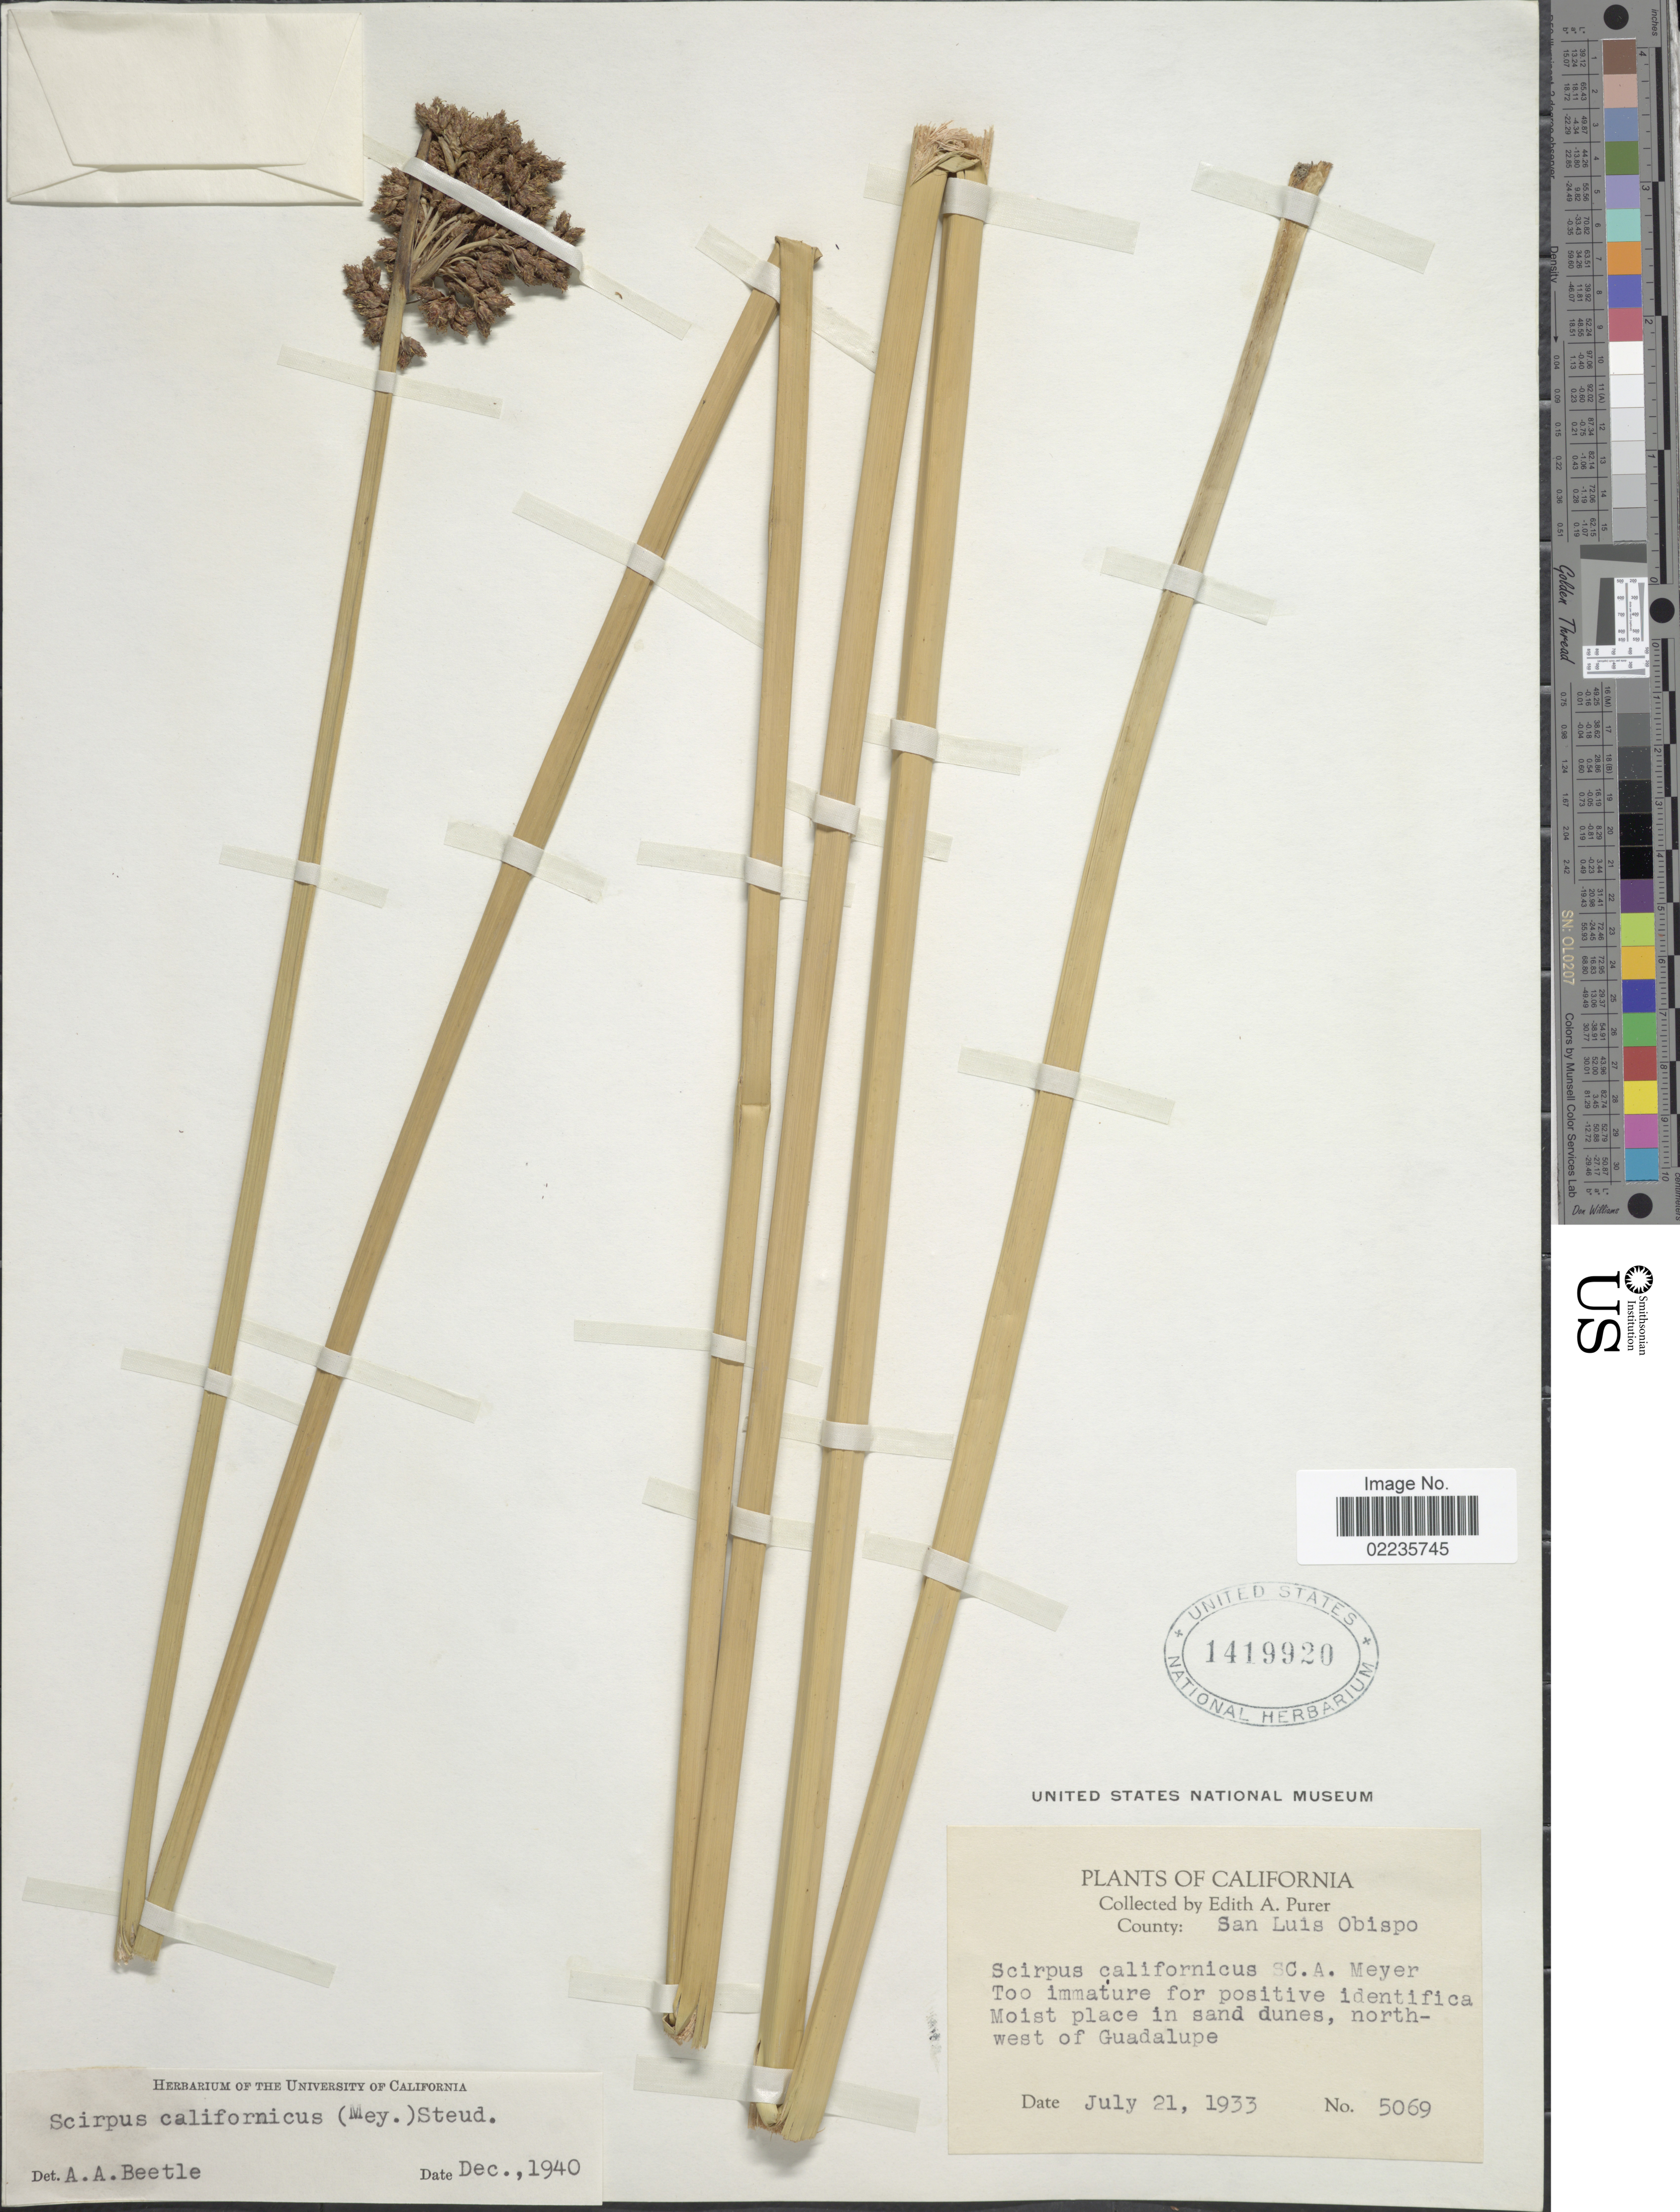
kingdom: Plantae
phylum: Tracheophyta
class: Liliopsida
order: Poales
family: Cyperaceae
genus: Schoenoplectus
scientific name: Schoenoplectus californicus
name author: (C.A. Mey.) Soják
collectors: E. Purer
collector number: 5069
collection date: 1933-07-21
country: United States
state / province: California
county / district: San Luis Obispo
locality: County: San Luis Obispo, Northwest of Guadalupe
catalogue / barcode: US 1419920